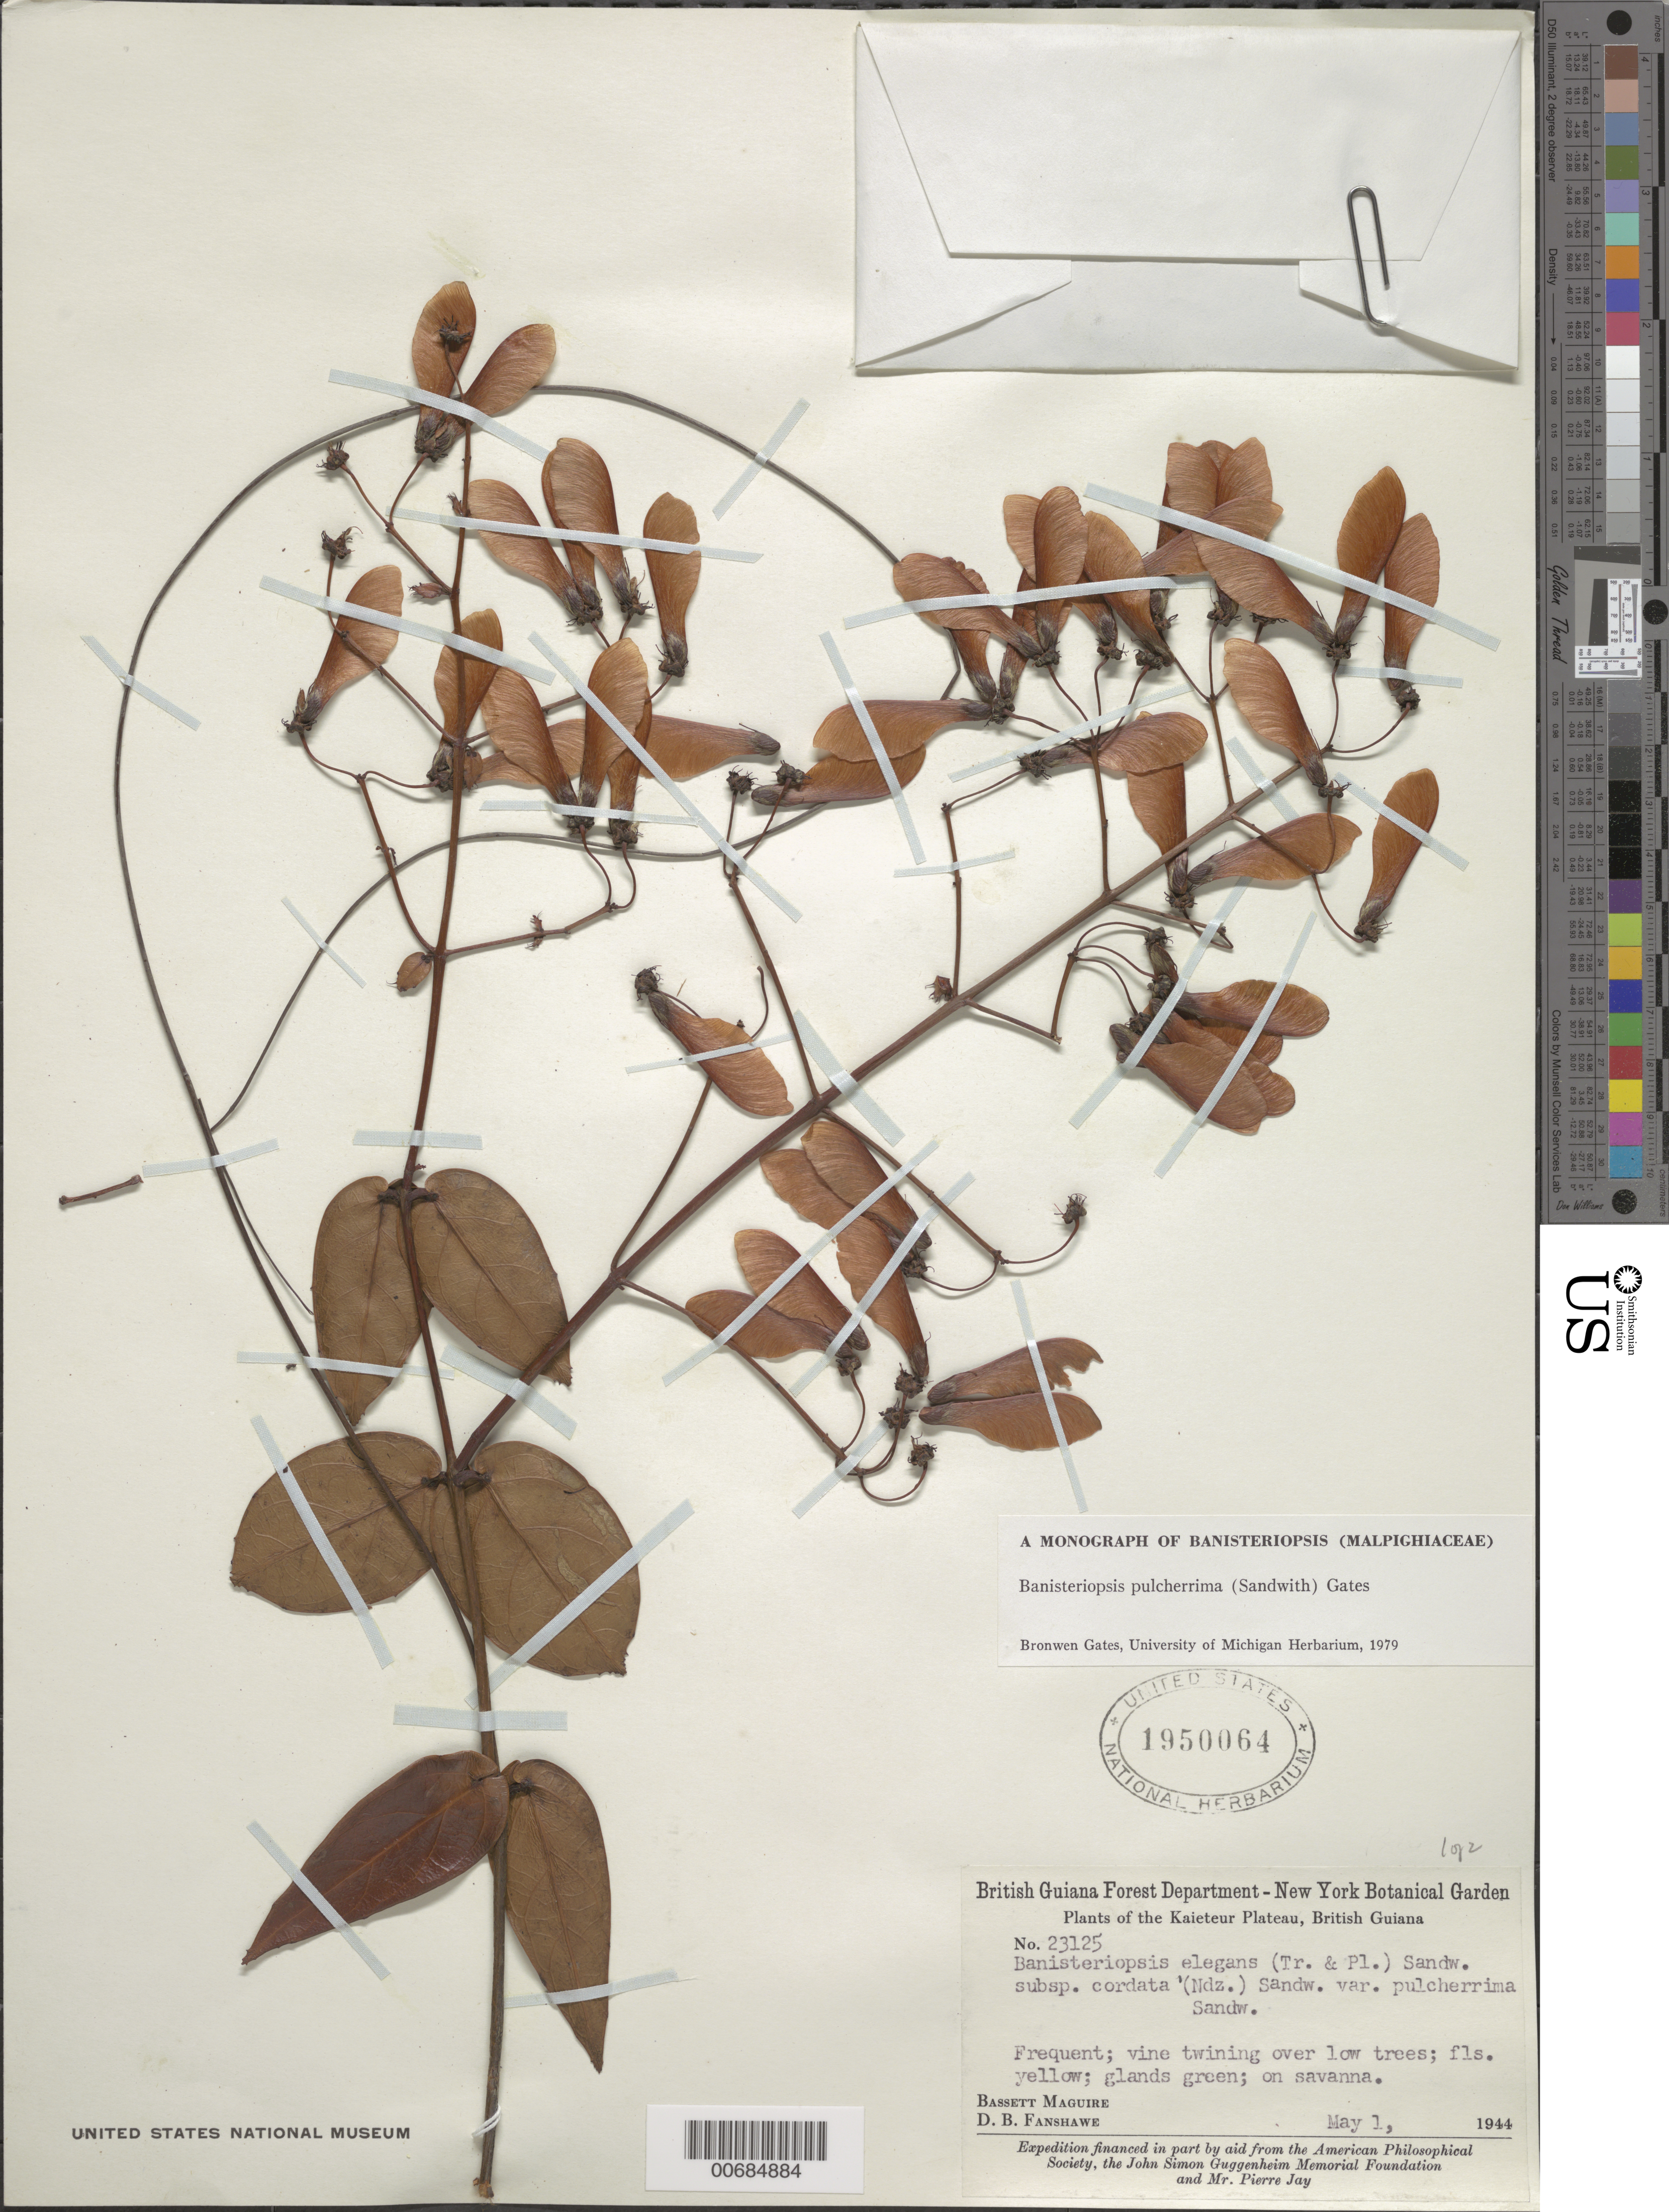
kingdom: Plantae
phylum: Tracheophyta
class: Magnoliopsida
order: Malpighiales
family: Malpighiaceae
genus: Banisteriopsis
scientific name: Banisteriopsis pulcherrima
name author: (Sandwith) B. Gates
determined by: Gates, B.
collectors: B. Maguire & D. B. Fanshawe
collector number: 23125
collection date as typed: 1-May-44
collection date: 1944-05-01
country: Guyana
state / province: Potaro-Siparuni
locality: Kaieteur Plateau, Kaieteur Savannas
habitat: Low trees on savanna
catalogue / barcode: US 1950064